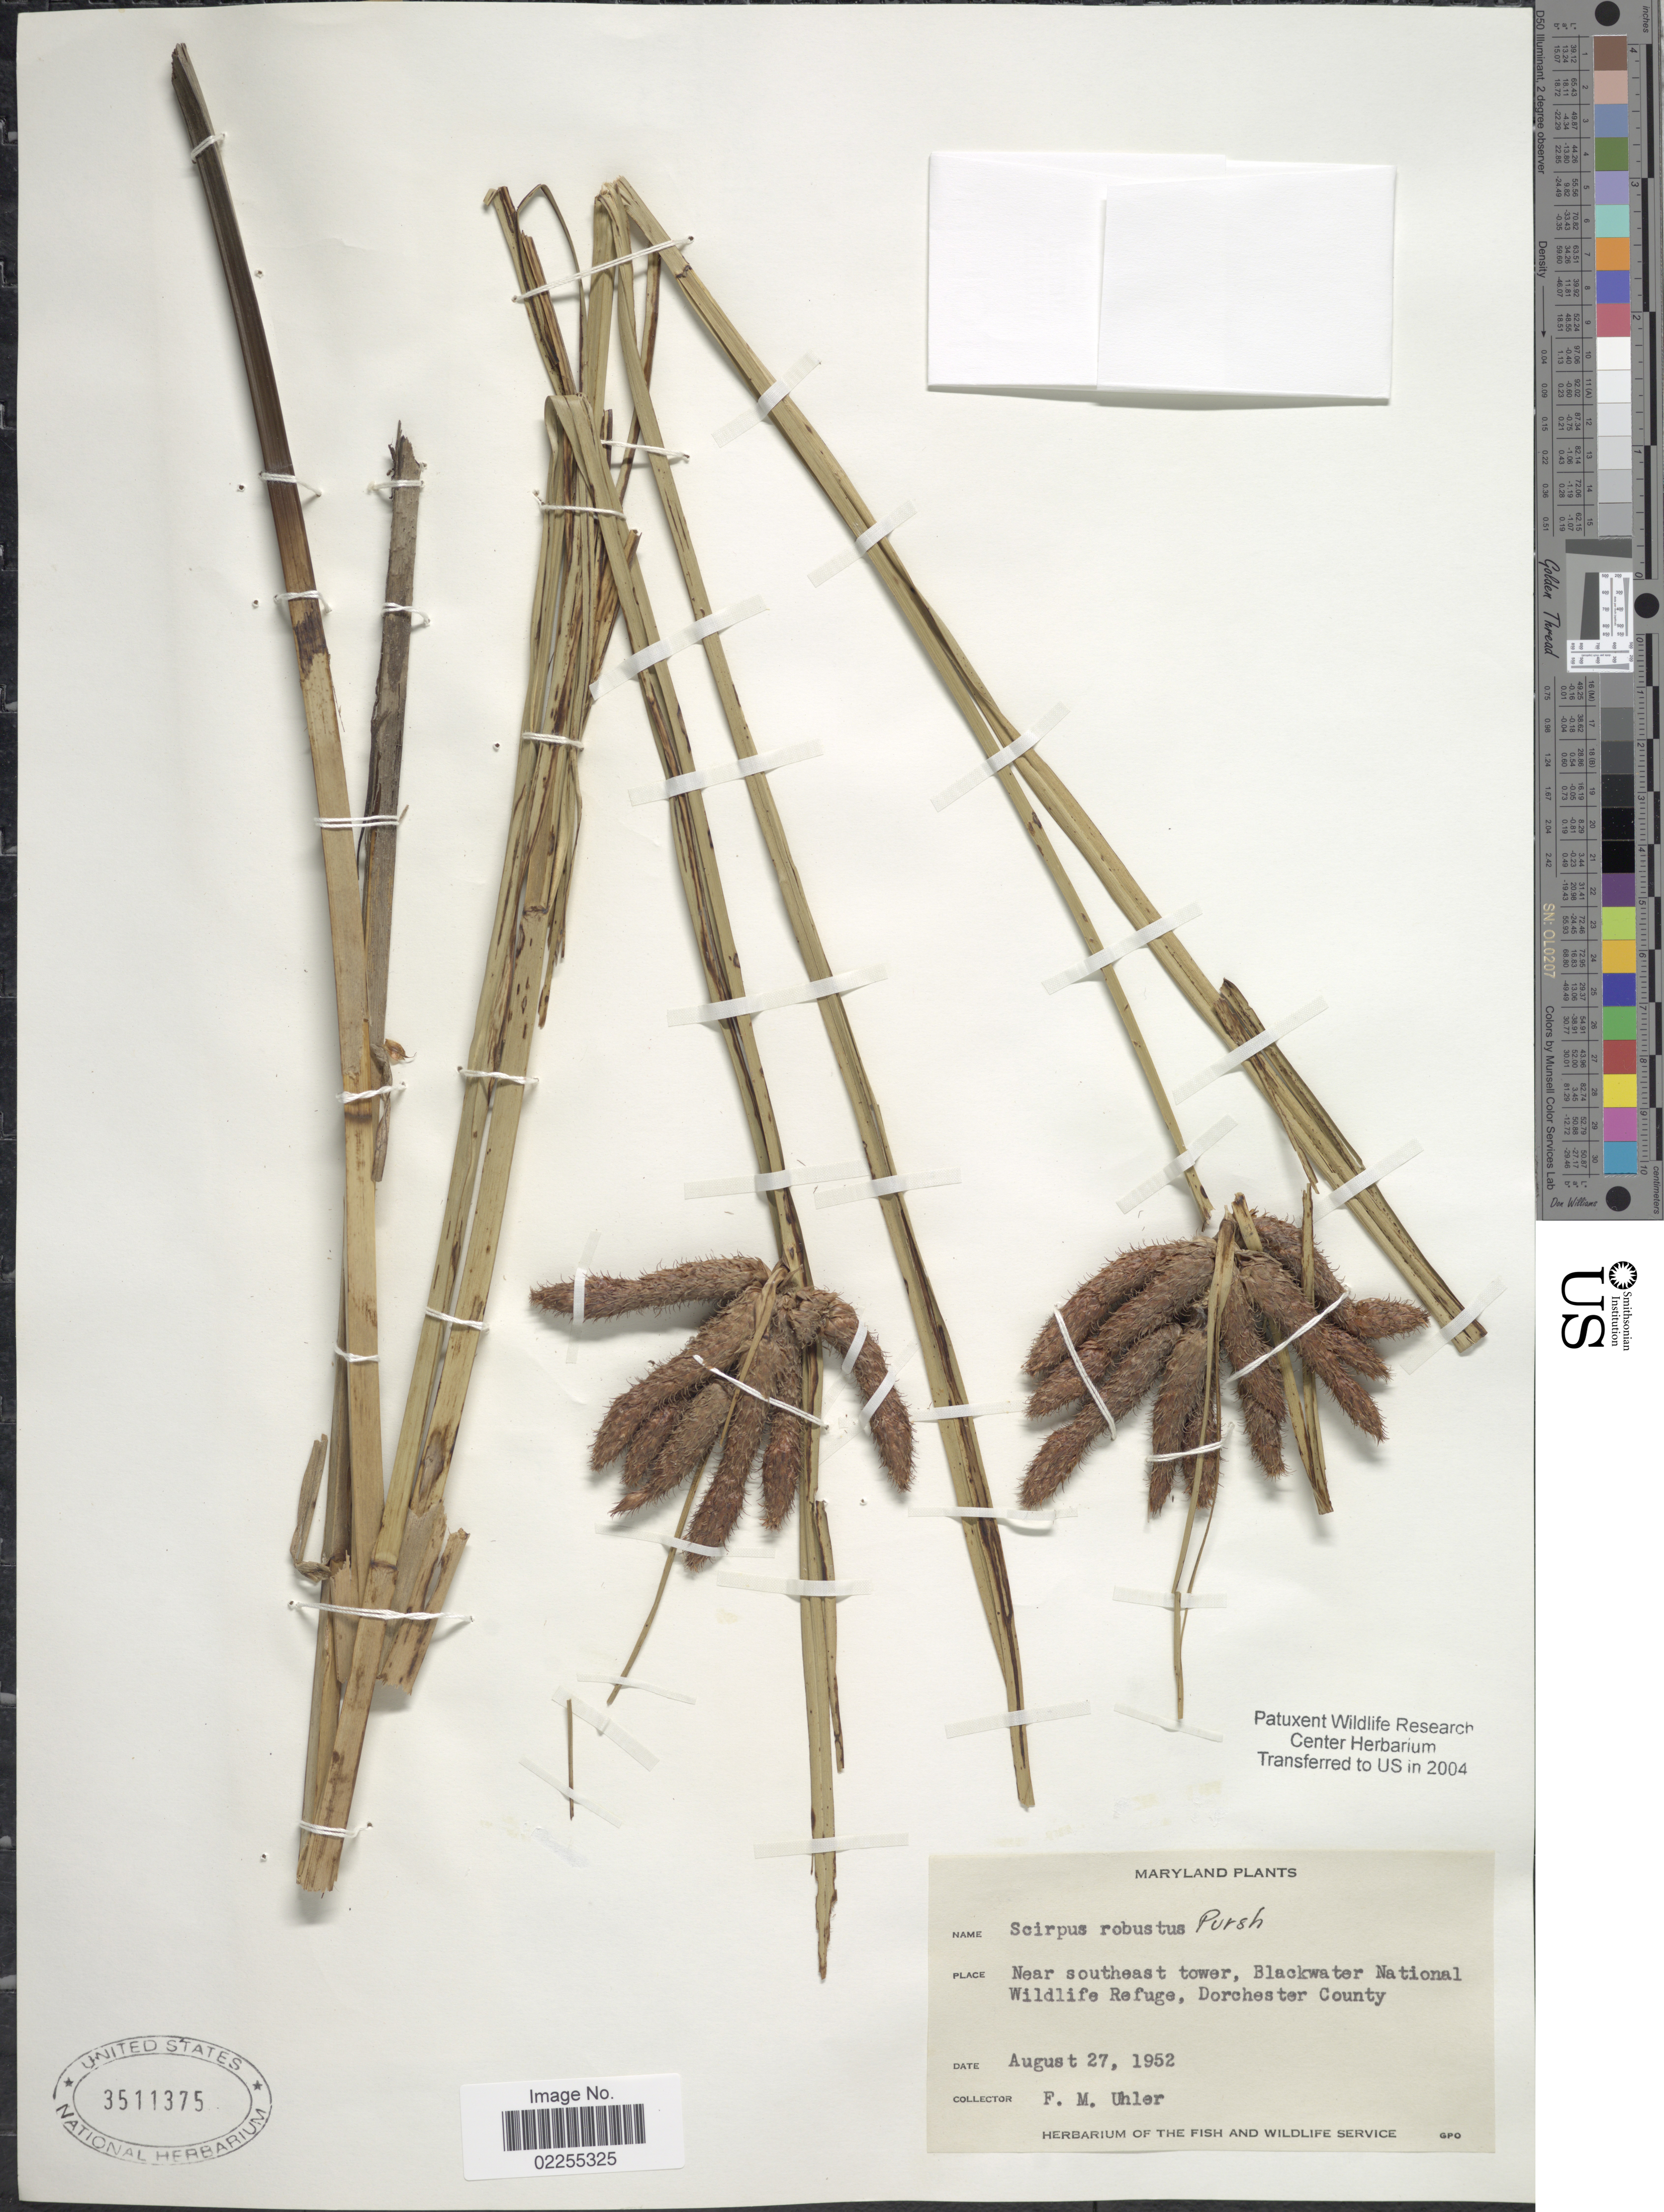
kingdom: Plantae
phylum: Tracheophyta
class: Liliopsida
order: Poales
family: Cyperaceae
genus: Bolboschoenus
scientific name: Bolboschoenus robustus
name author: (Pursh) Soják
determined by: Strong, M. T., (US), Smithsonian Institution - National Museum of Natural History (UNITED STATES)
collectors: F. M. Uhler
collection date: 1952-08-27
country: United States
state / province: Maryland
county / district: Dorchester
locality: Near southeast tower, Blackwater National Wildlife Refuge, Dorchester County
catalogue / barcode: US 3511375